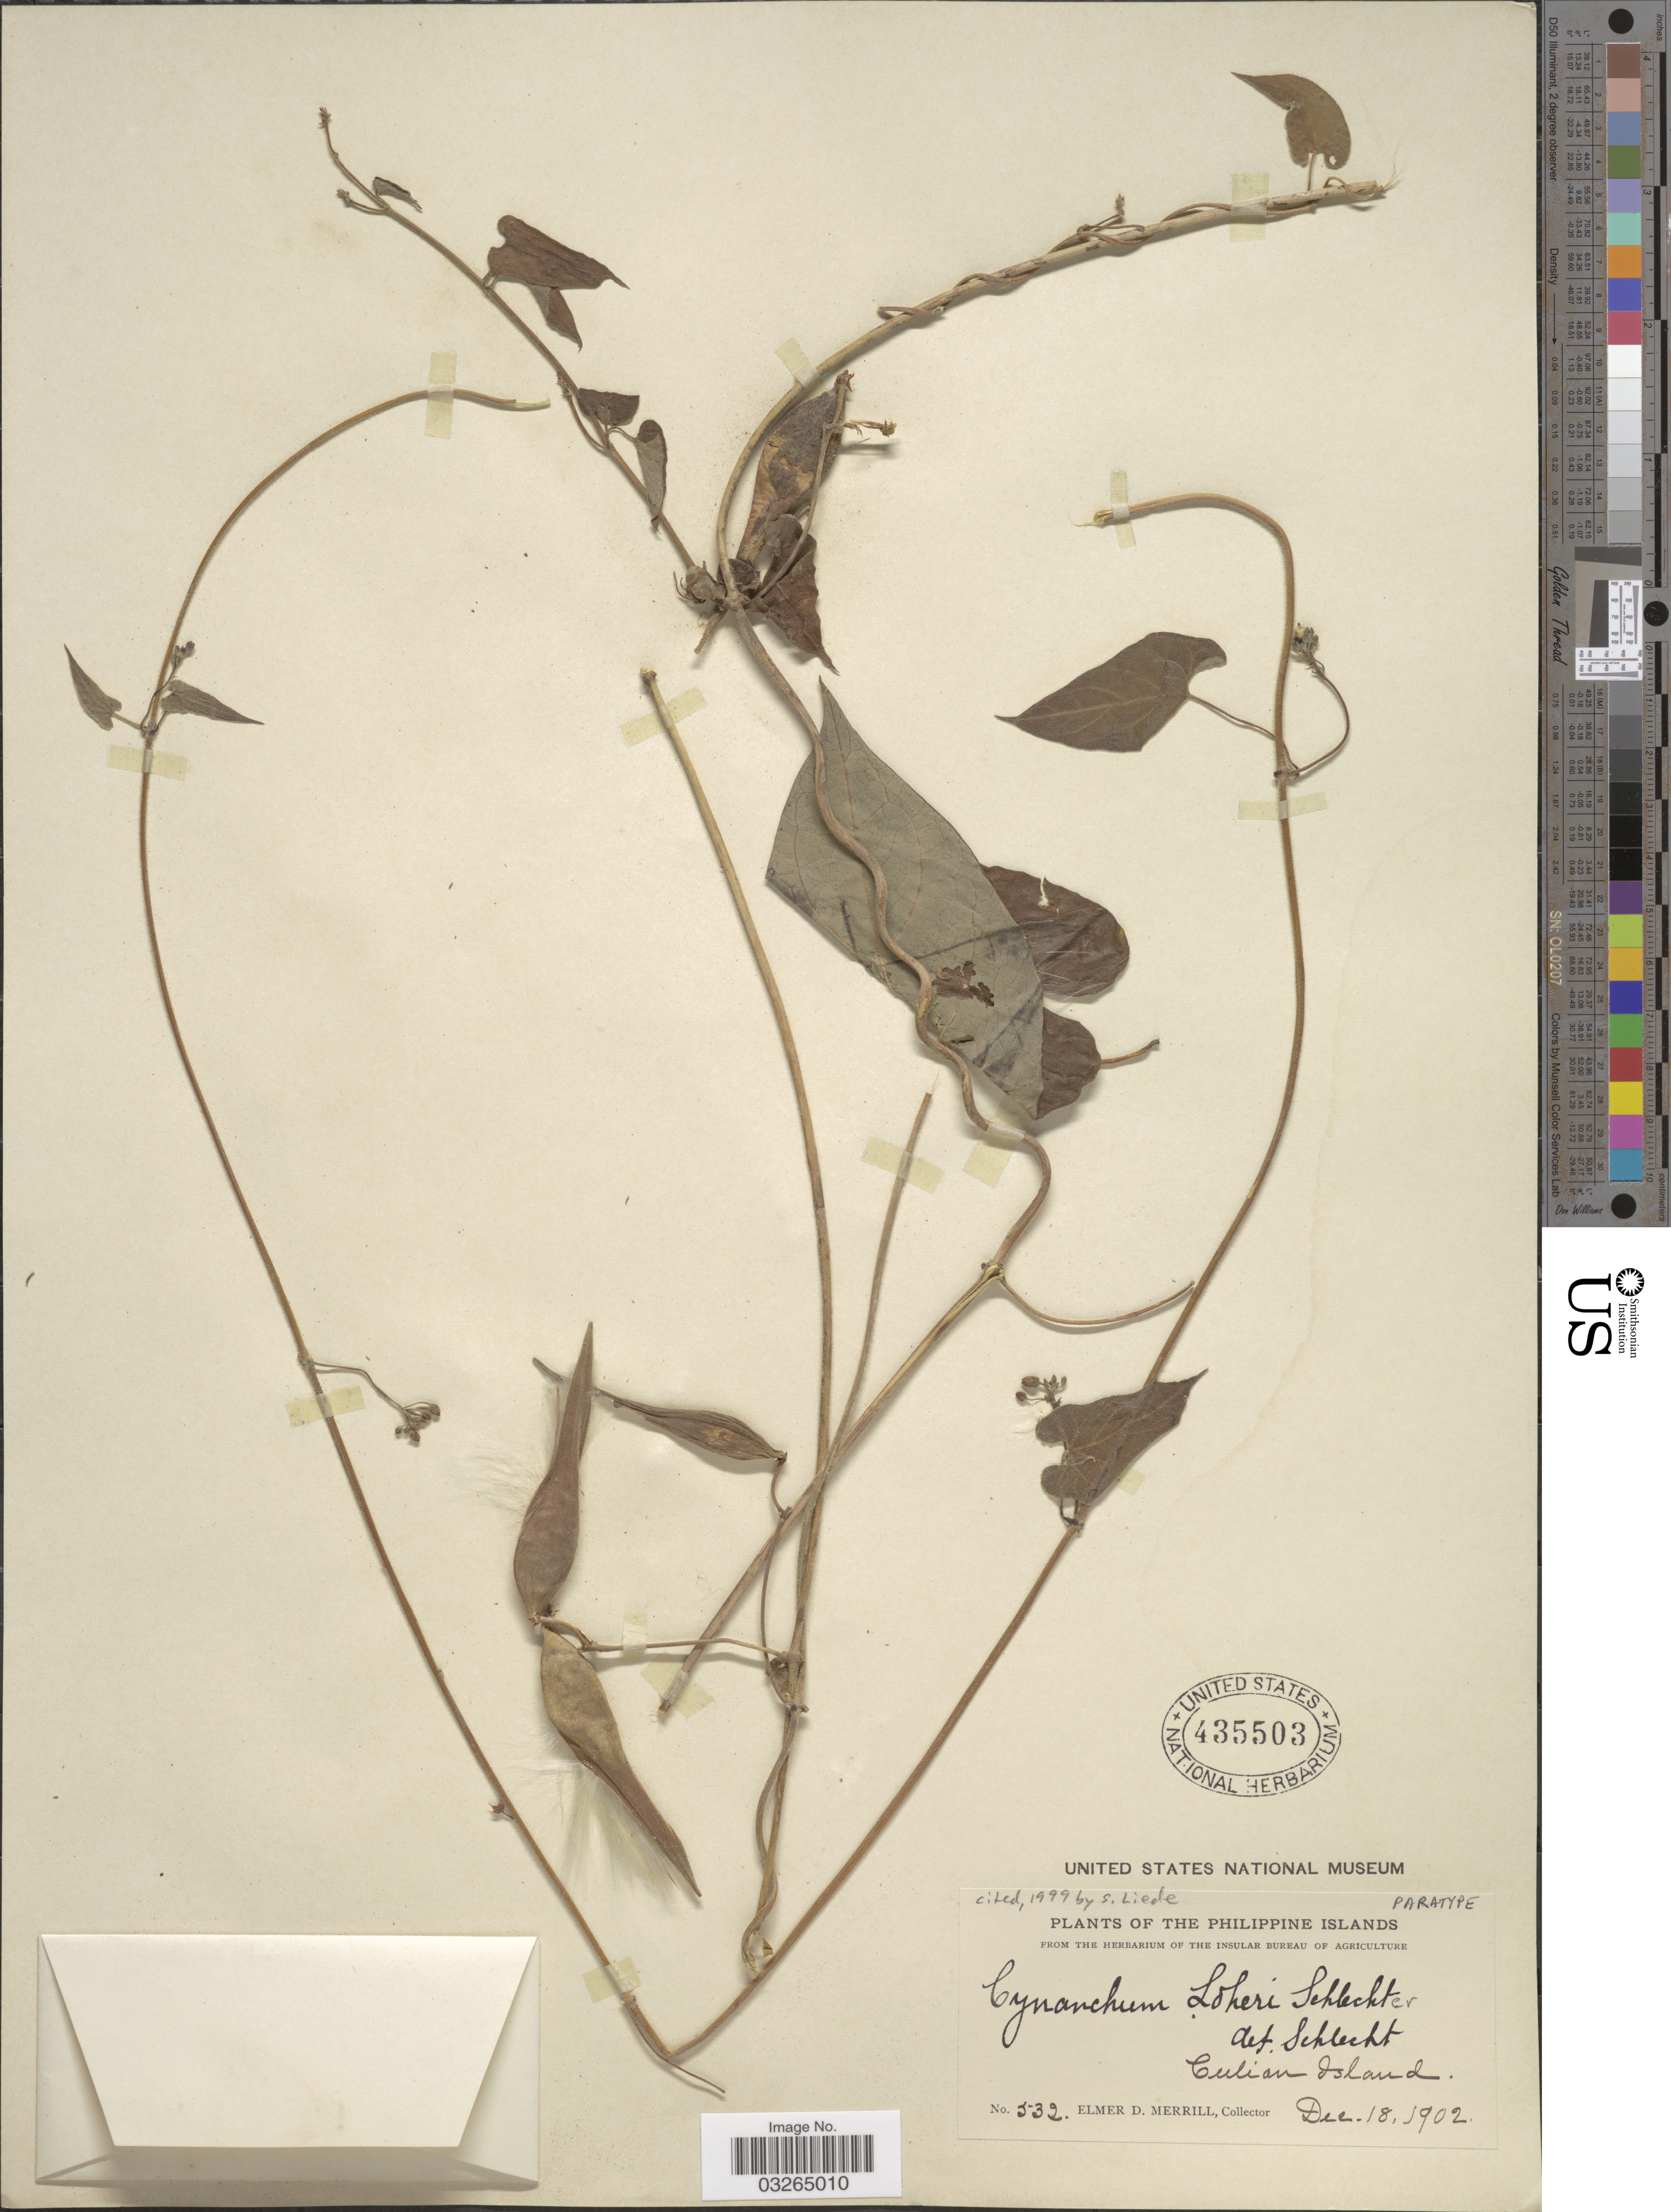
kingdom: Plantae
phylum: Tracheophyta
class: Magnoliopsida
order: Gentianales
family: Apocynaceae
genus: Cynanchum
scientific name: Cynanchum loheri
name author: Schltr. in Perkins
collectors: E. D. Merrill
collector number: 532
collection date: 1902-12-18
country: Philippines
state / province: Mimaropa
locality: Culion Island.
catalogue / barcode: US 435503